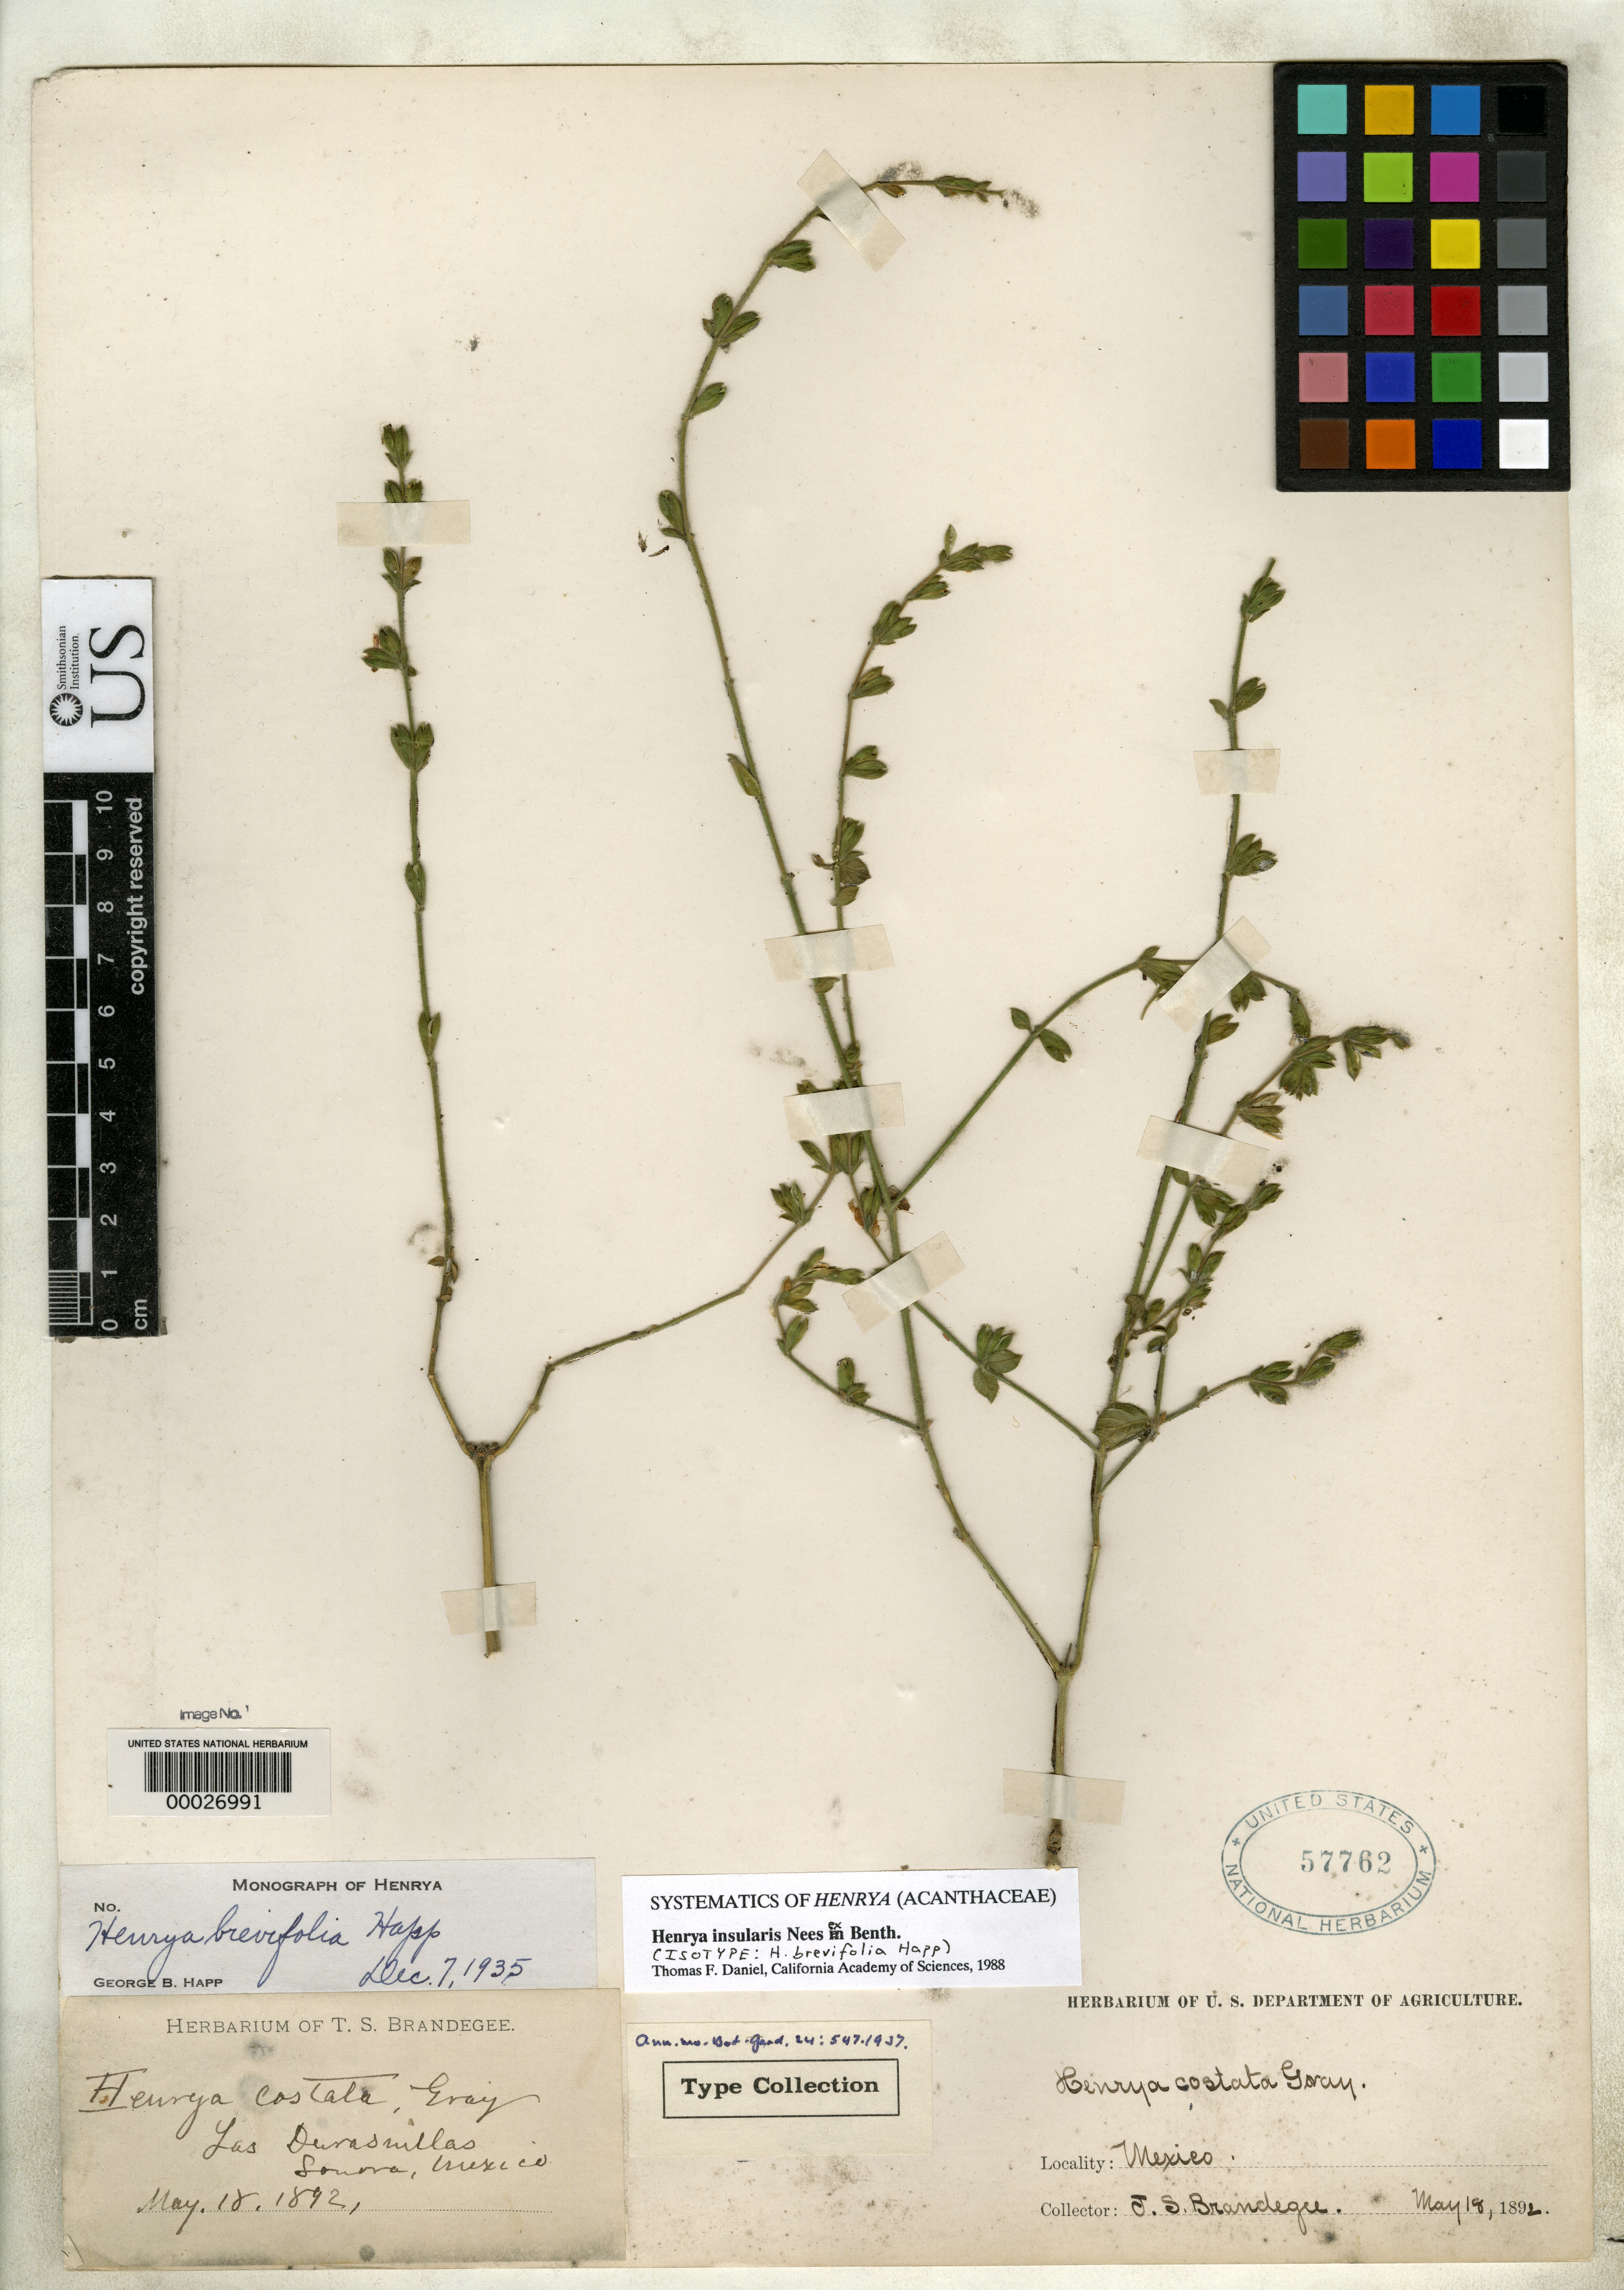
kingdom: Plantae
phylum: Tracheophyta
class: Magnoliopsida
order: Lamiales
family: Acanthaceae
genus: Henrya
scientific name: Henrya brevifolia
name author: Happ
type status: Isotype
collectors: T. S. Brandegee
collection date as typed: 18 May 1892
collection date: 1892-05-18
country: Mexico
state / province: Sonora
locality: Las Duvasvillas.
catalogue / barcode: US 57762